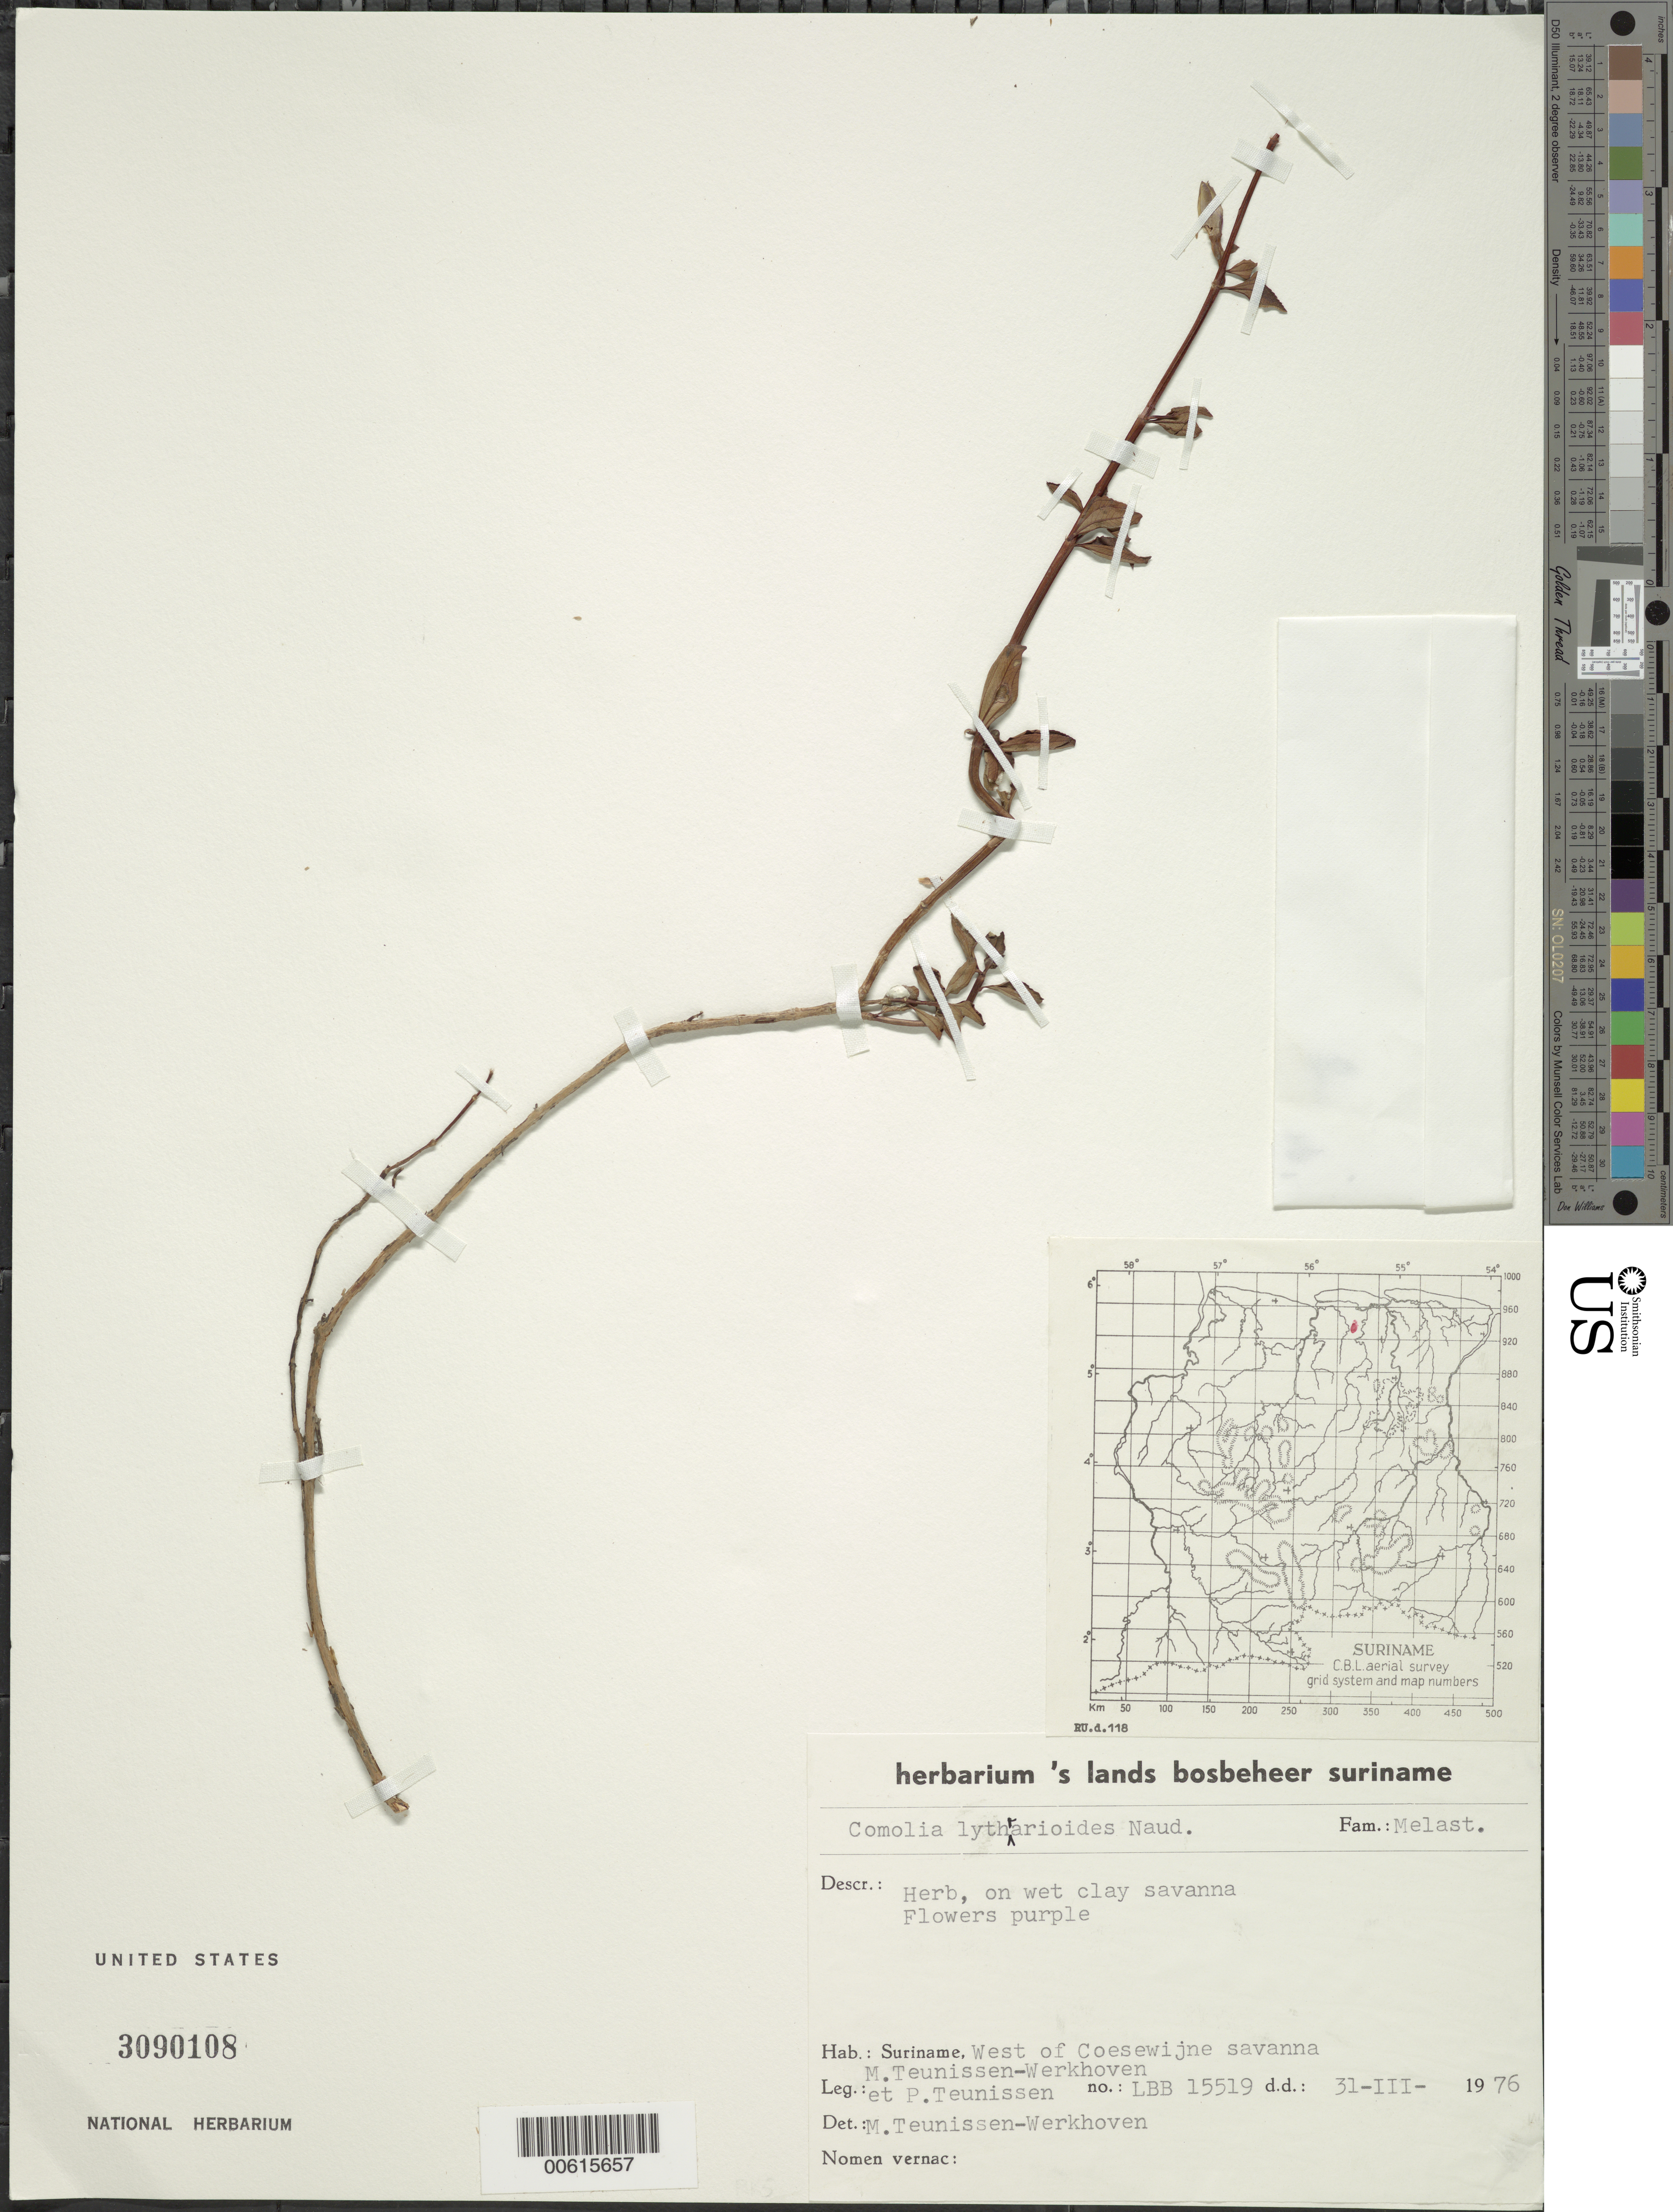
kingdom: Plantae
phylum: Tracheophyta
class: Magnoliopsida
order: Myrtales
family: Melastomataceae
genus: Comolia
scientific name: Comolia lythrarioides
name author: (Steud.) Naudin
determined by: Nunes da Silva, Diego, (RB), Jardim Botanico do Rio de Janeiro - Herbario (BRAZIL)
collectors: P. Teunissen & M. Teunissen-werkhoven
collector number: LBB 15519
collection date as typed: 31-Mar-76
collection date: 1976-03-31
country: Suriname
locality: Coesewijne Savanna, west of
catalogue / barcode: US 3090108